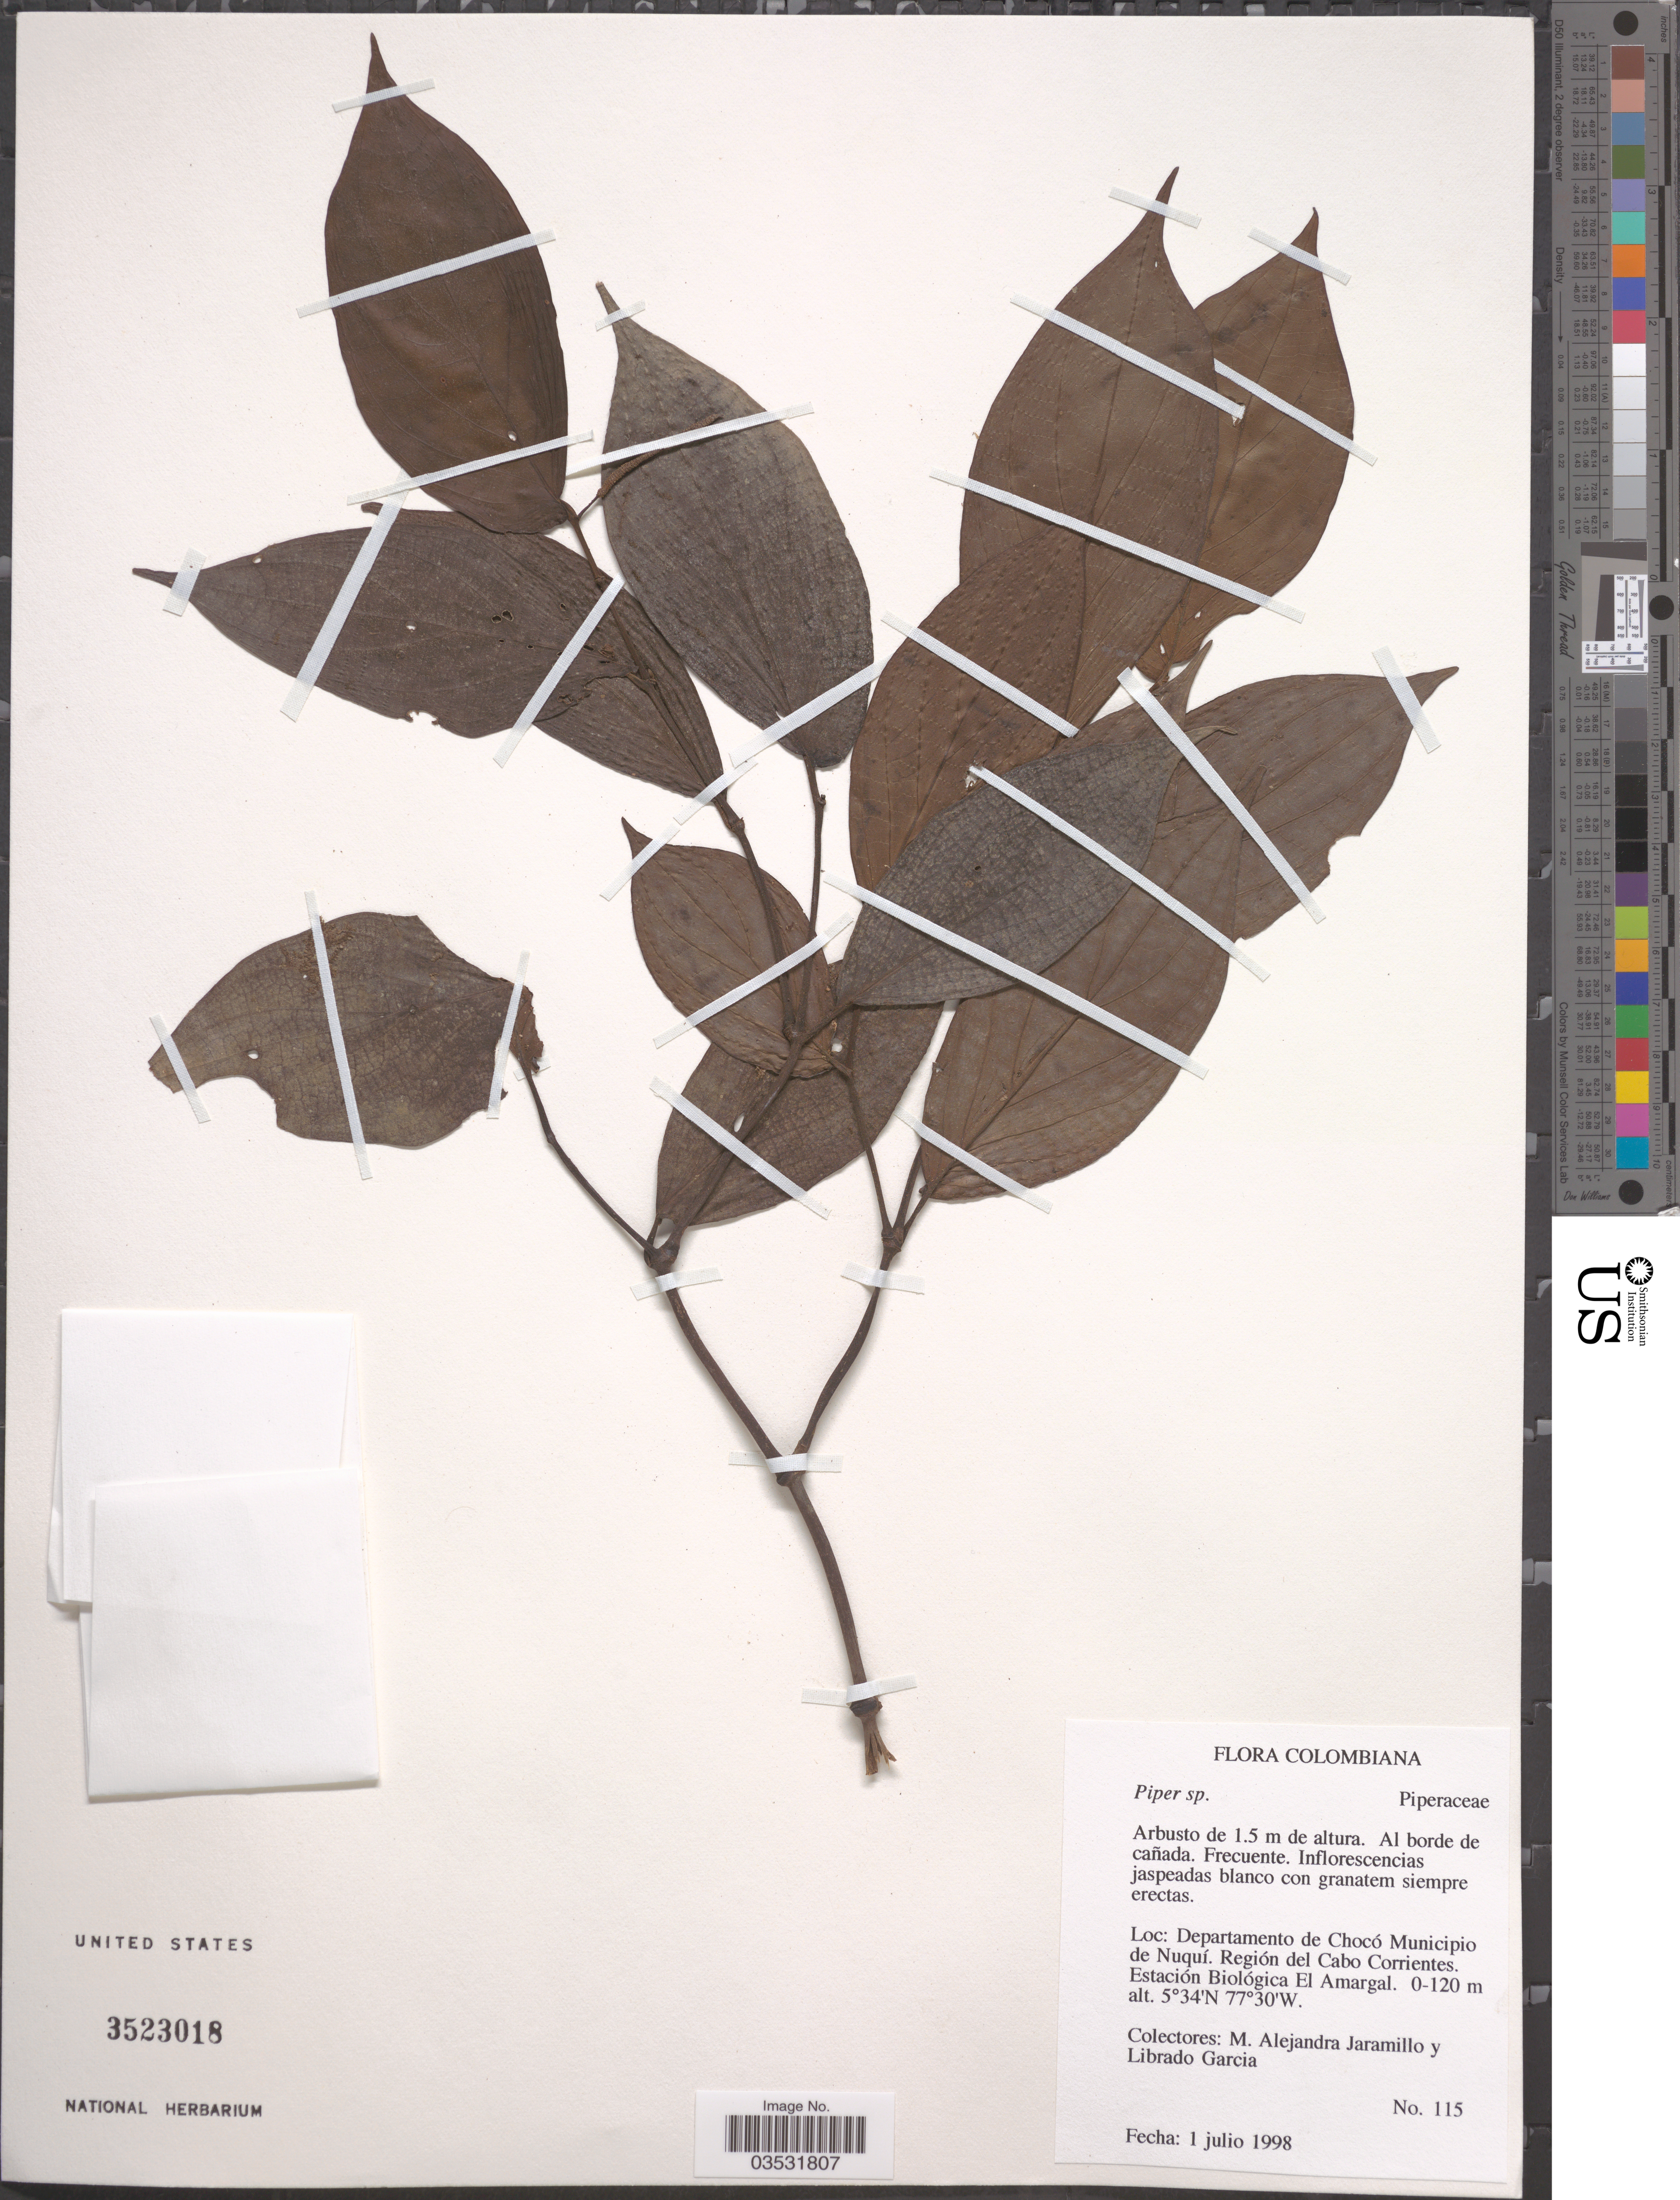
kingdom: Plantae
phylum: Tracheophyta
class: Magnoliopsida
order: Piperales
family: Piperaceae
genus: Piper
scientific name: Piper sp.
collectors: M. A. Jaramillo & L. Garcia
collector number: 115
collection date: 1998-07-01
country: Colombia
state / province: Chocó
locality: Departamento de Chocó Municipio de Nuquí. Región del Cabo Corrientes. Estación Biológica El Amargal.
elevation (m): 0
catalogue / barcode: US 3523018